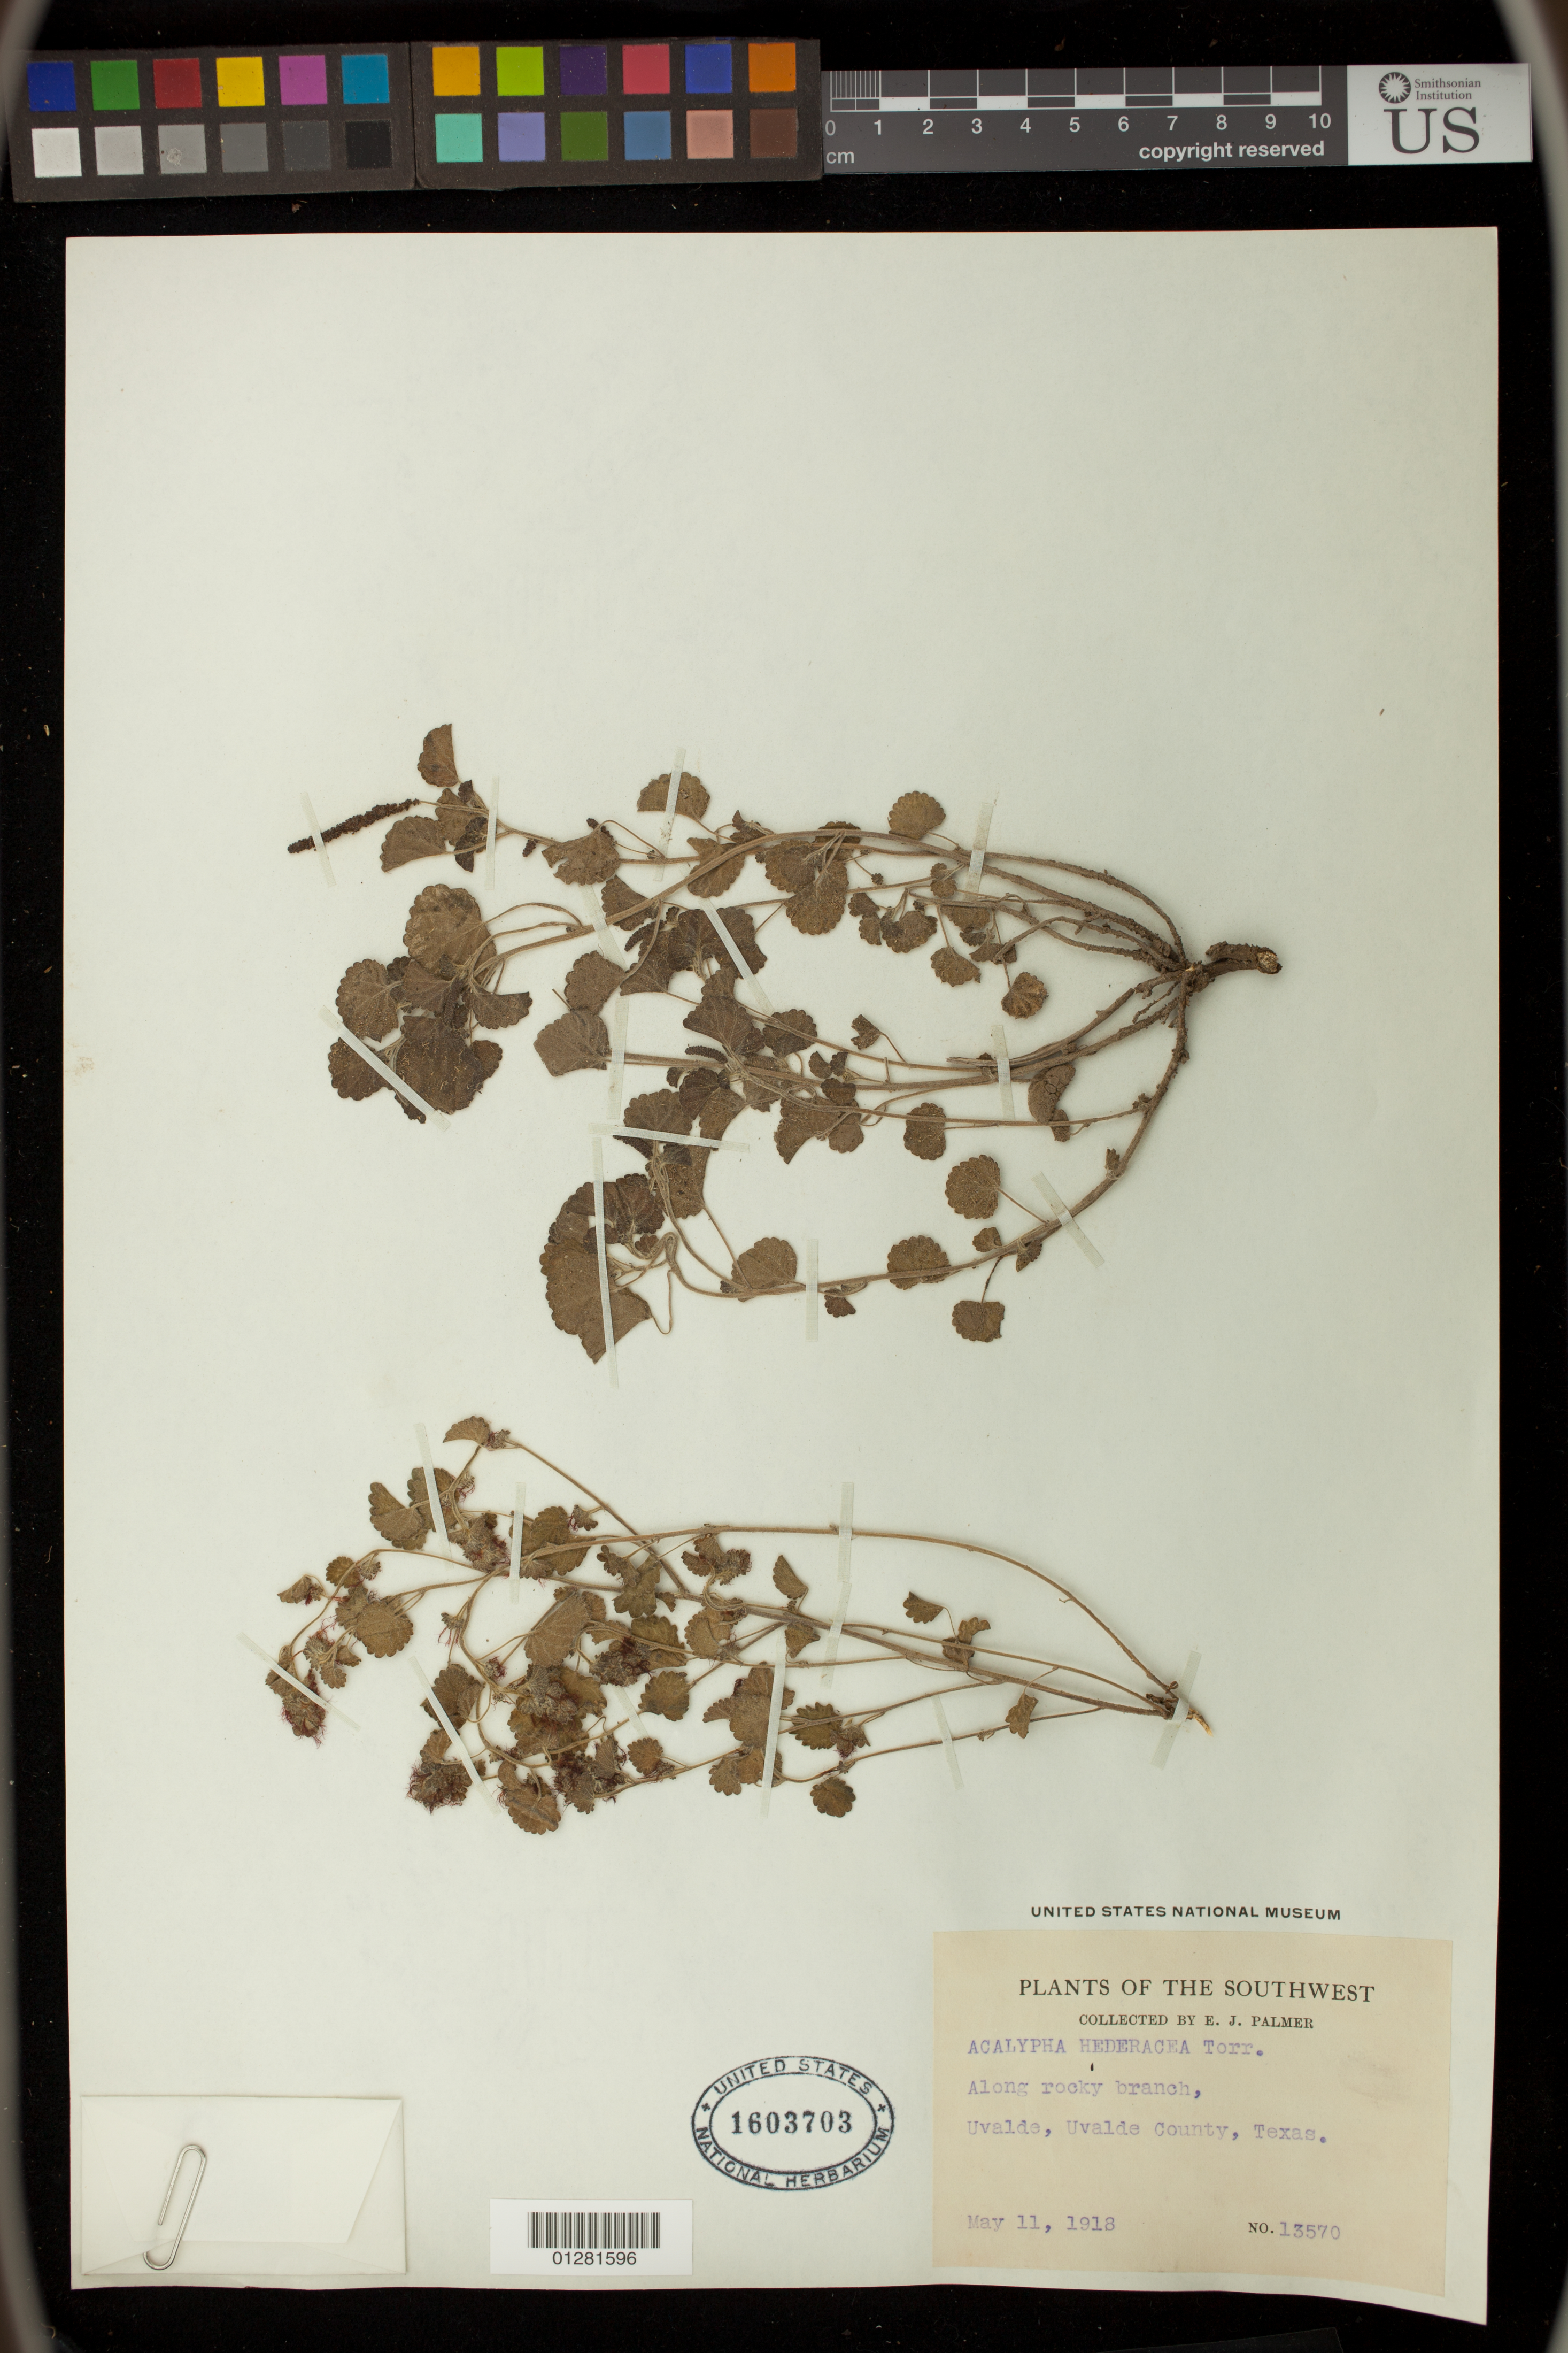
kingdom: Plantae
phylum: Tracheophyta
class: Magnoliopsida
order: Malpighiales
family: Euphorbiaceae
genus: Acalypha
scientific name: Acalypha hederacea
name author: Torr.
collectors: E. J. Palmer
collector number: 13570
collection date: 1918-05-11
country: United States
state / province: Texas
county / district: Uvalde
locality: Uvalde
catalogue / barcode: US 1603703